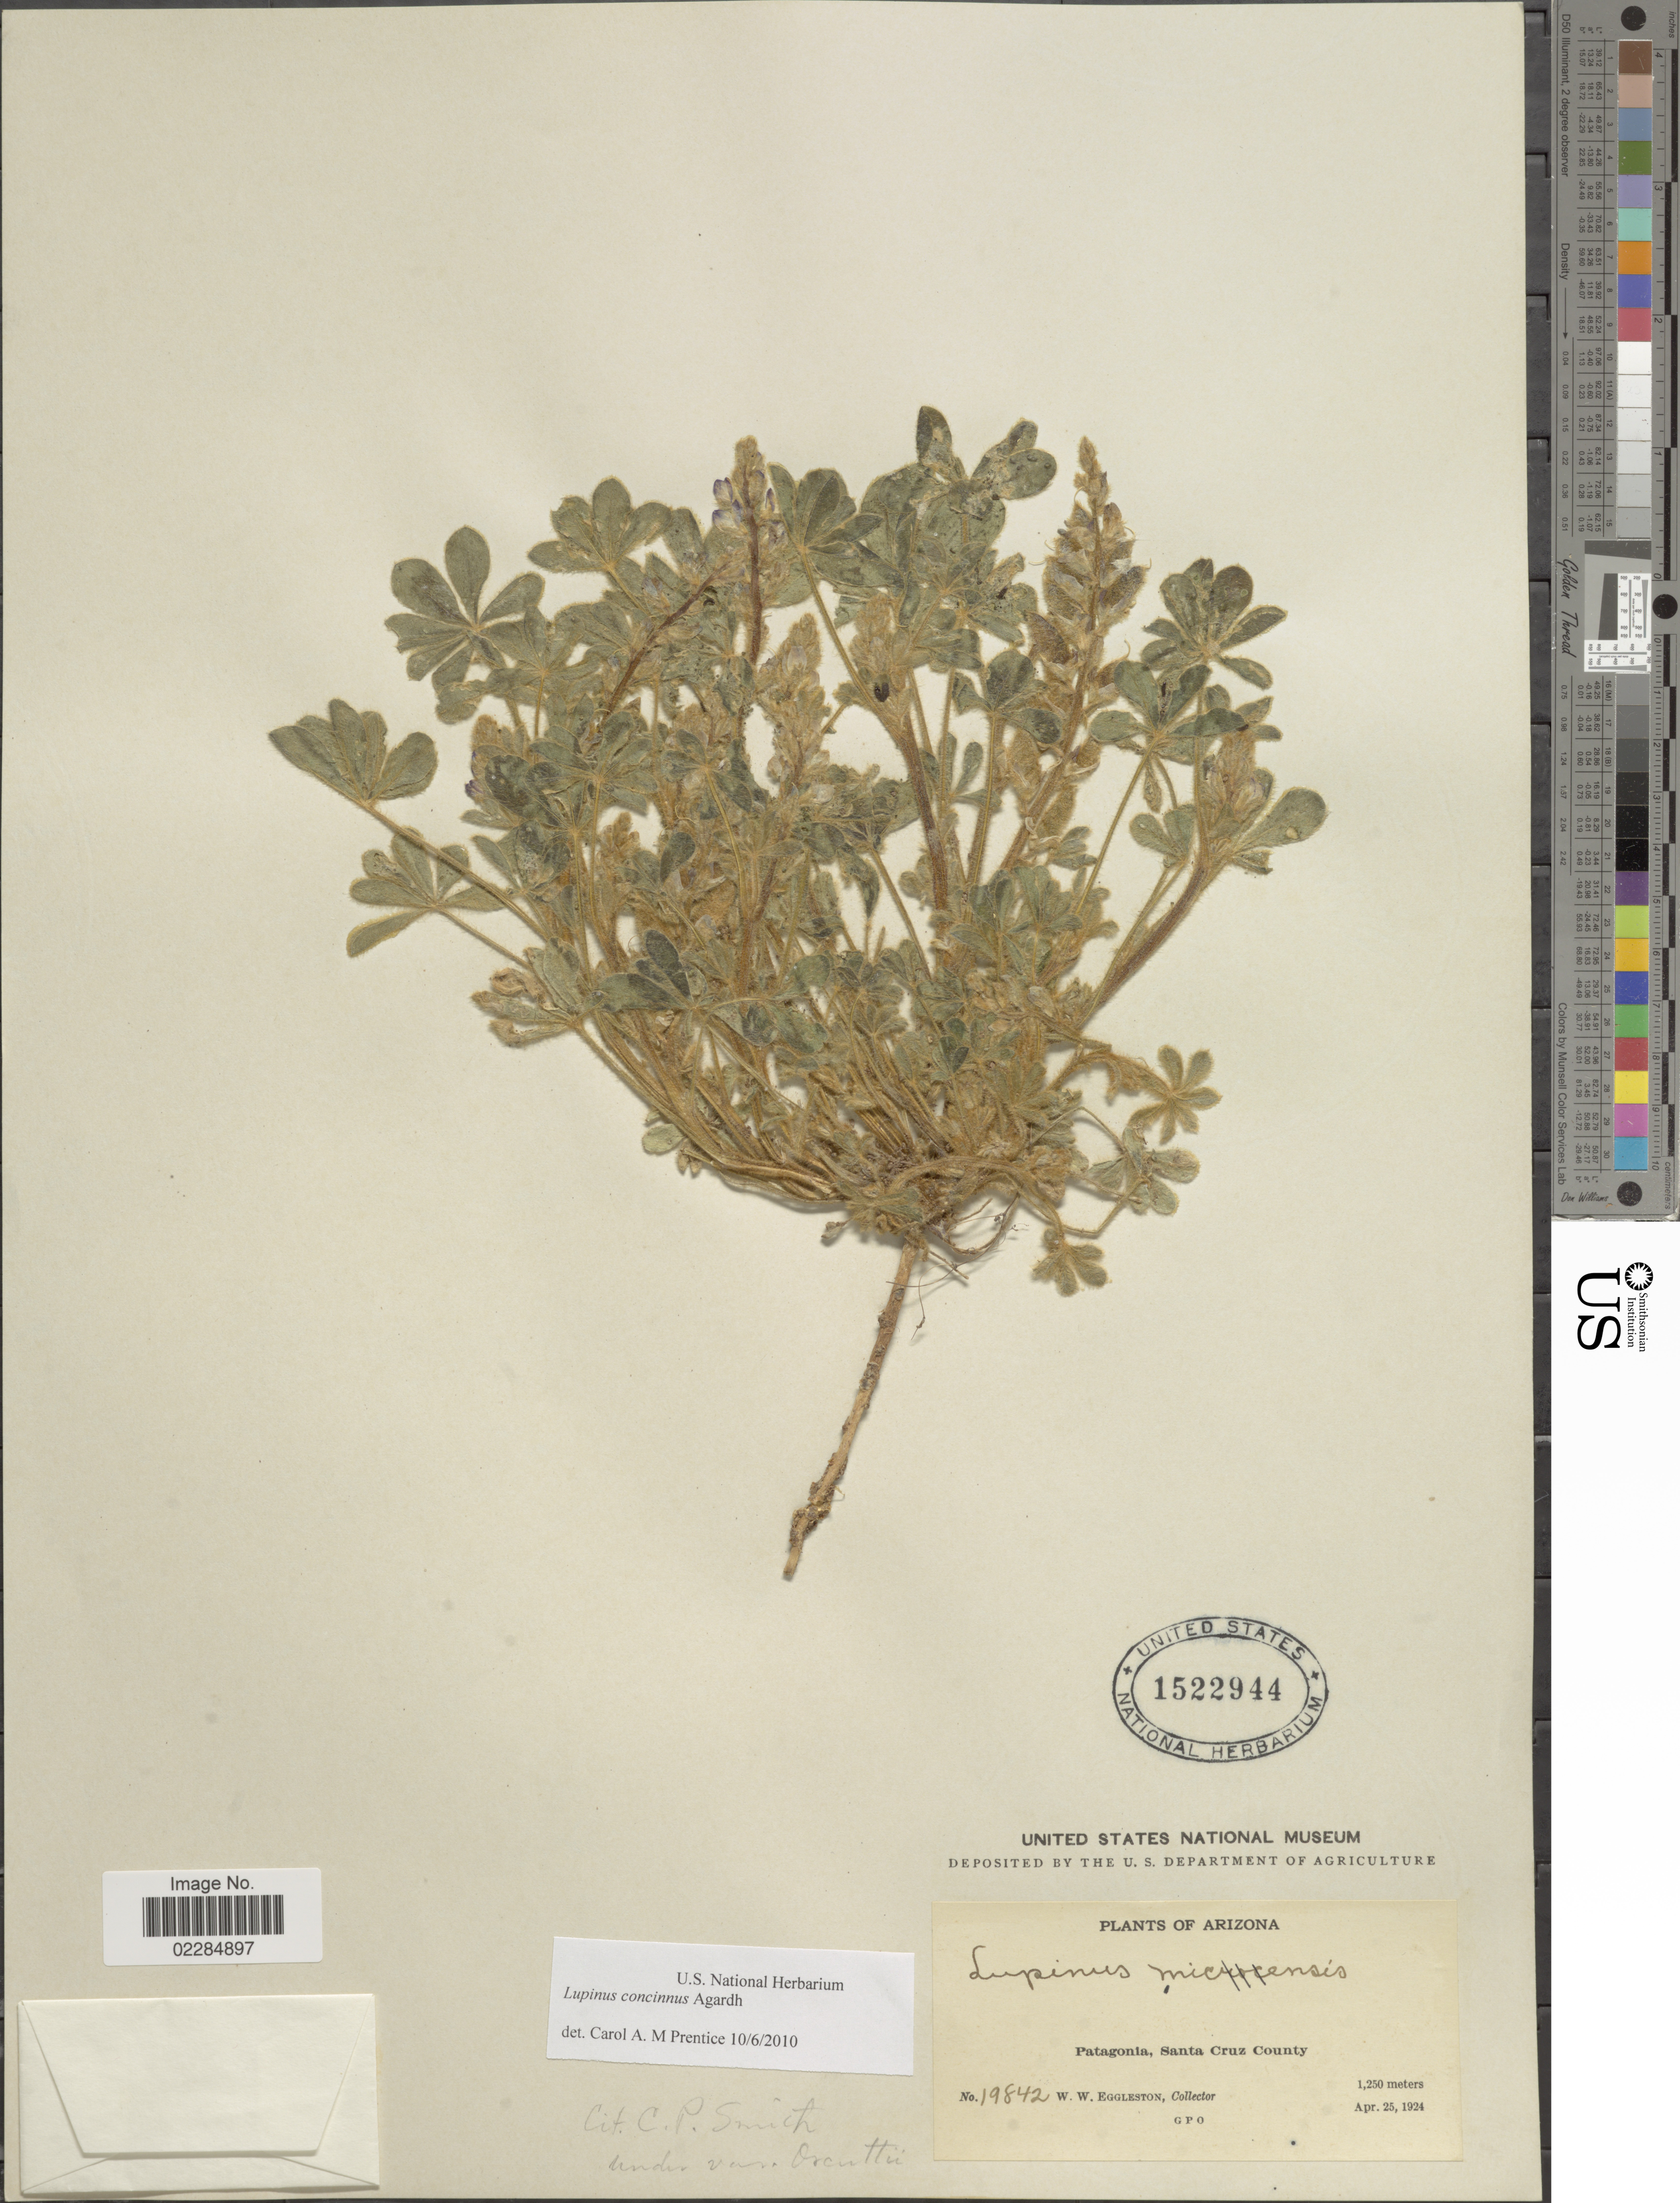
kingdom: Plantae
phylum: Tracheophyta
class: Magnoliopsida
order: Fabales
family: Fabaceae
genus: Lupinus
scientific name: Lupinus concinnus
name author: J. Agardh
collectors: W. W. Eggleston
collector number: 19842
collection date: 1924-04-25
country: United States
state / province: Arizona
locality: Patagonia, Santa Cruz County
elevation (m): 1250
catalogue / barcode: US 1522944